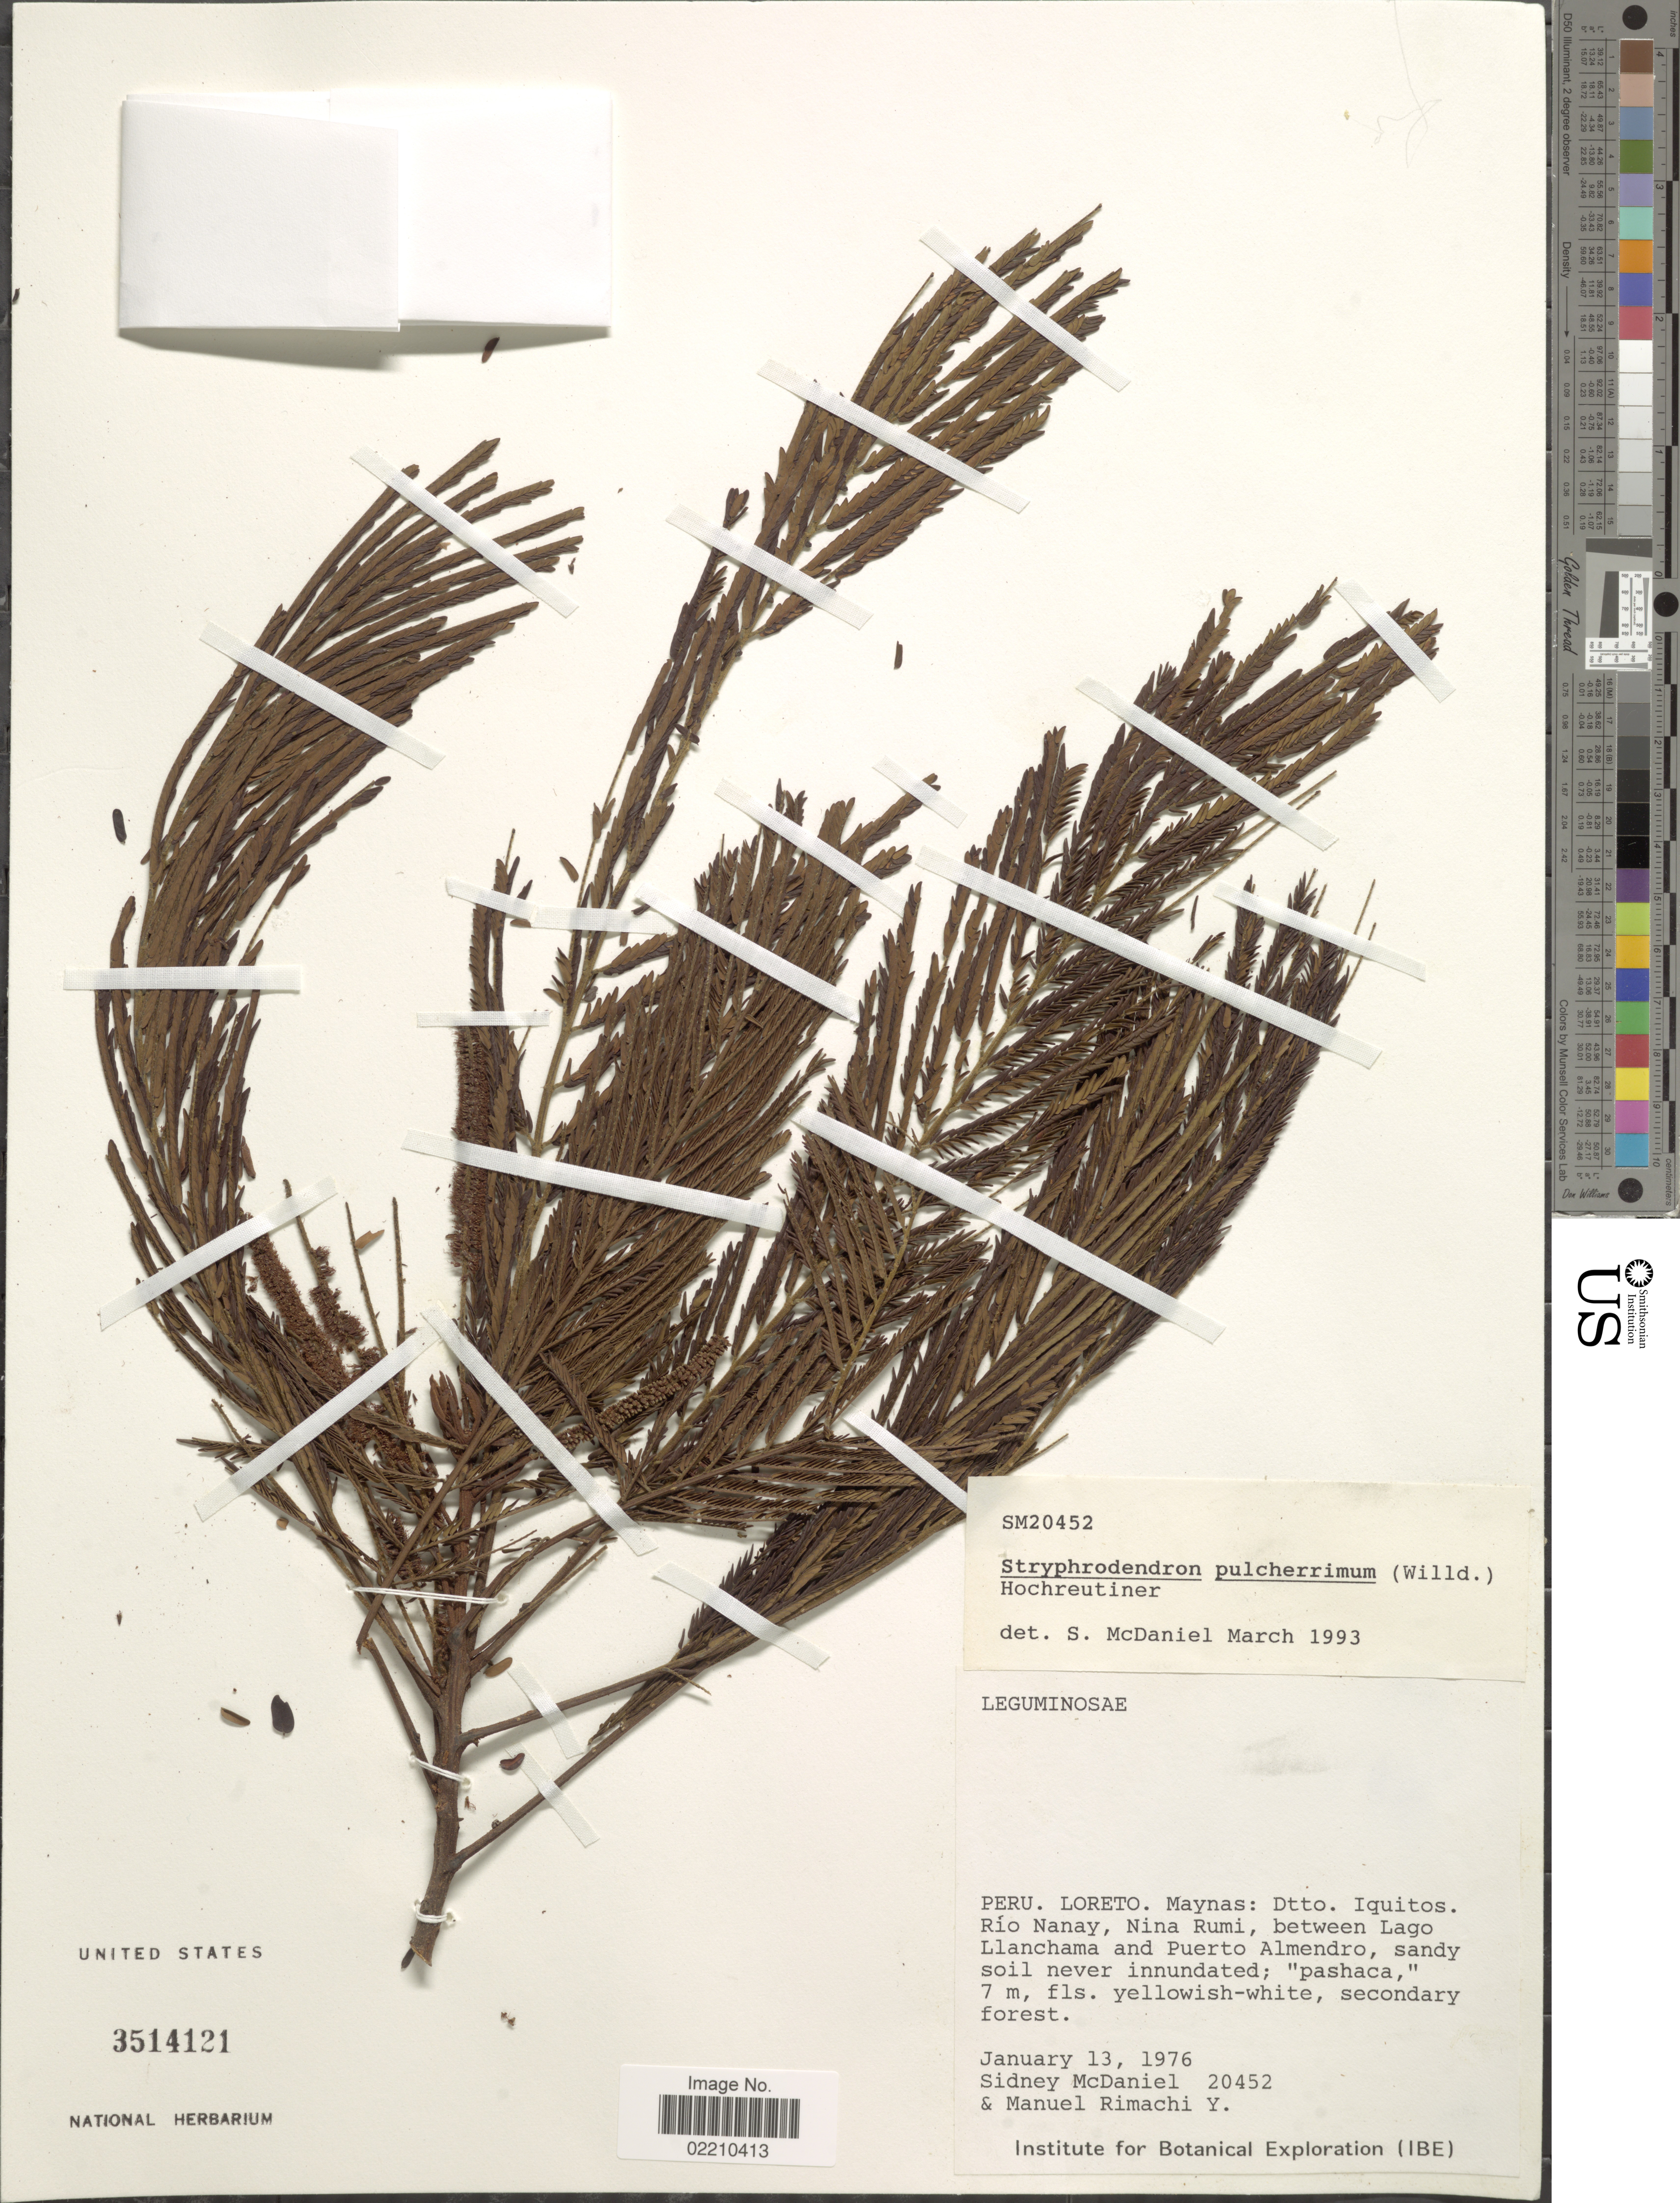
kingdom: Plantae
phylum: Tracheophyta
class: Magnoliopsida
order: Fabales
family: Fabaceae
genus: Stryphnodendron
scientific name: Stryphnodendron pulcherrimum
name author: (Willd.) Hochr.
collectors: S. McDaniel & M. Rimachi Y.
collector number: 20452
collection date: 1976-01-13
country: Peru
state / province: Loreto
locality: Maynas: Dtto. Iquitos. Río Nanay, Nina Rumi, between Lago Llanchama and Puerto Almendro, sandy soil nevet innundated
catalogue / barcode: US 3514121